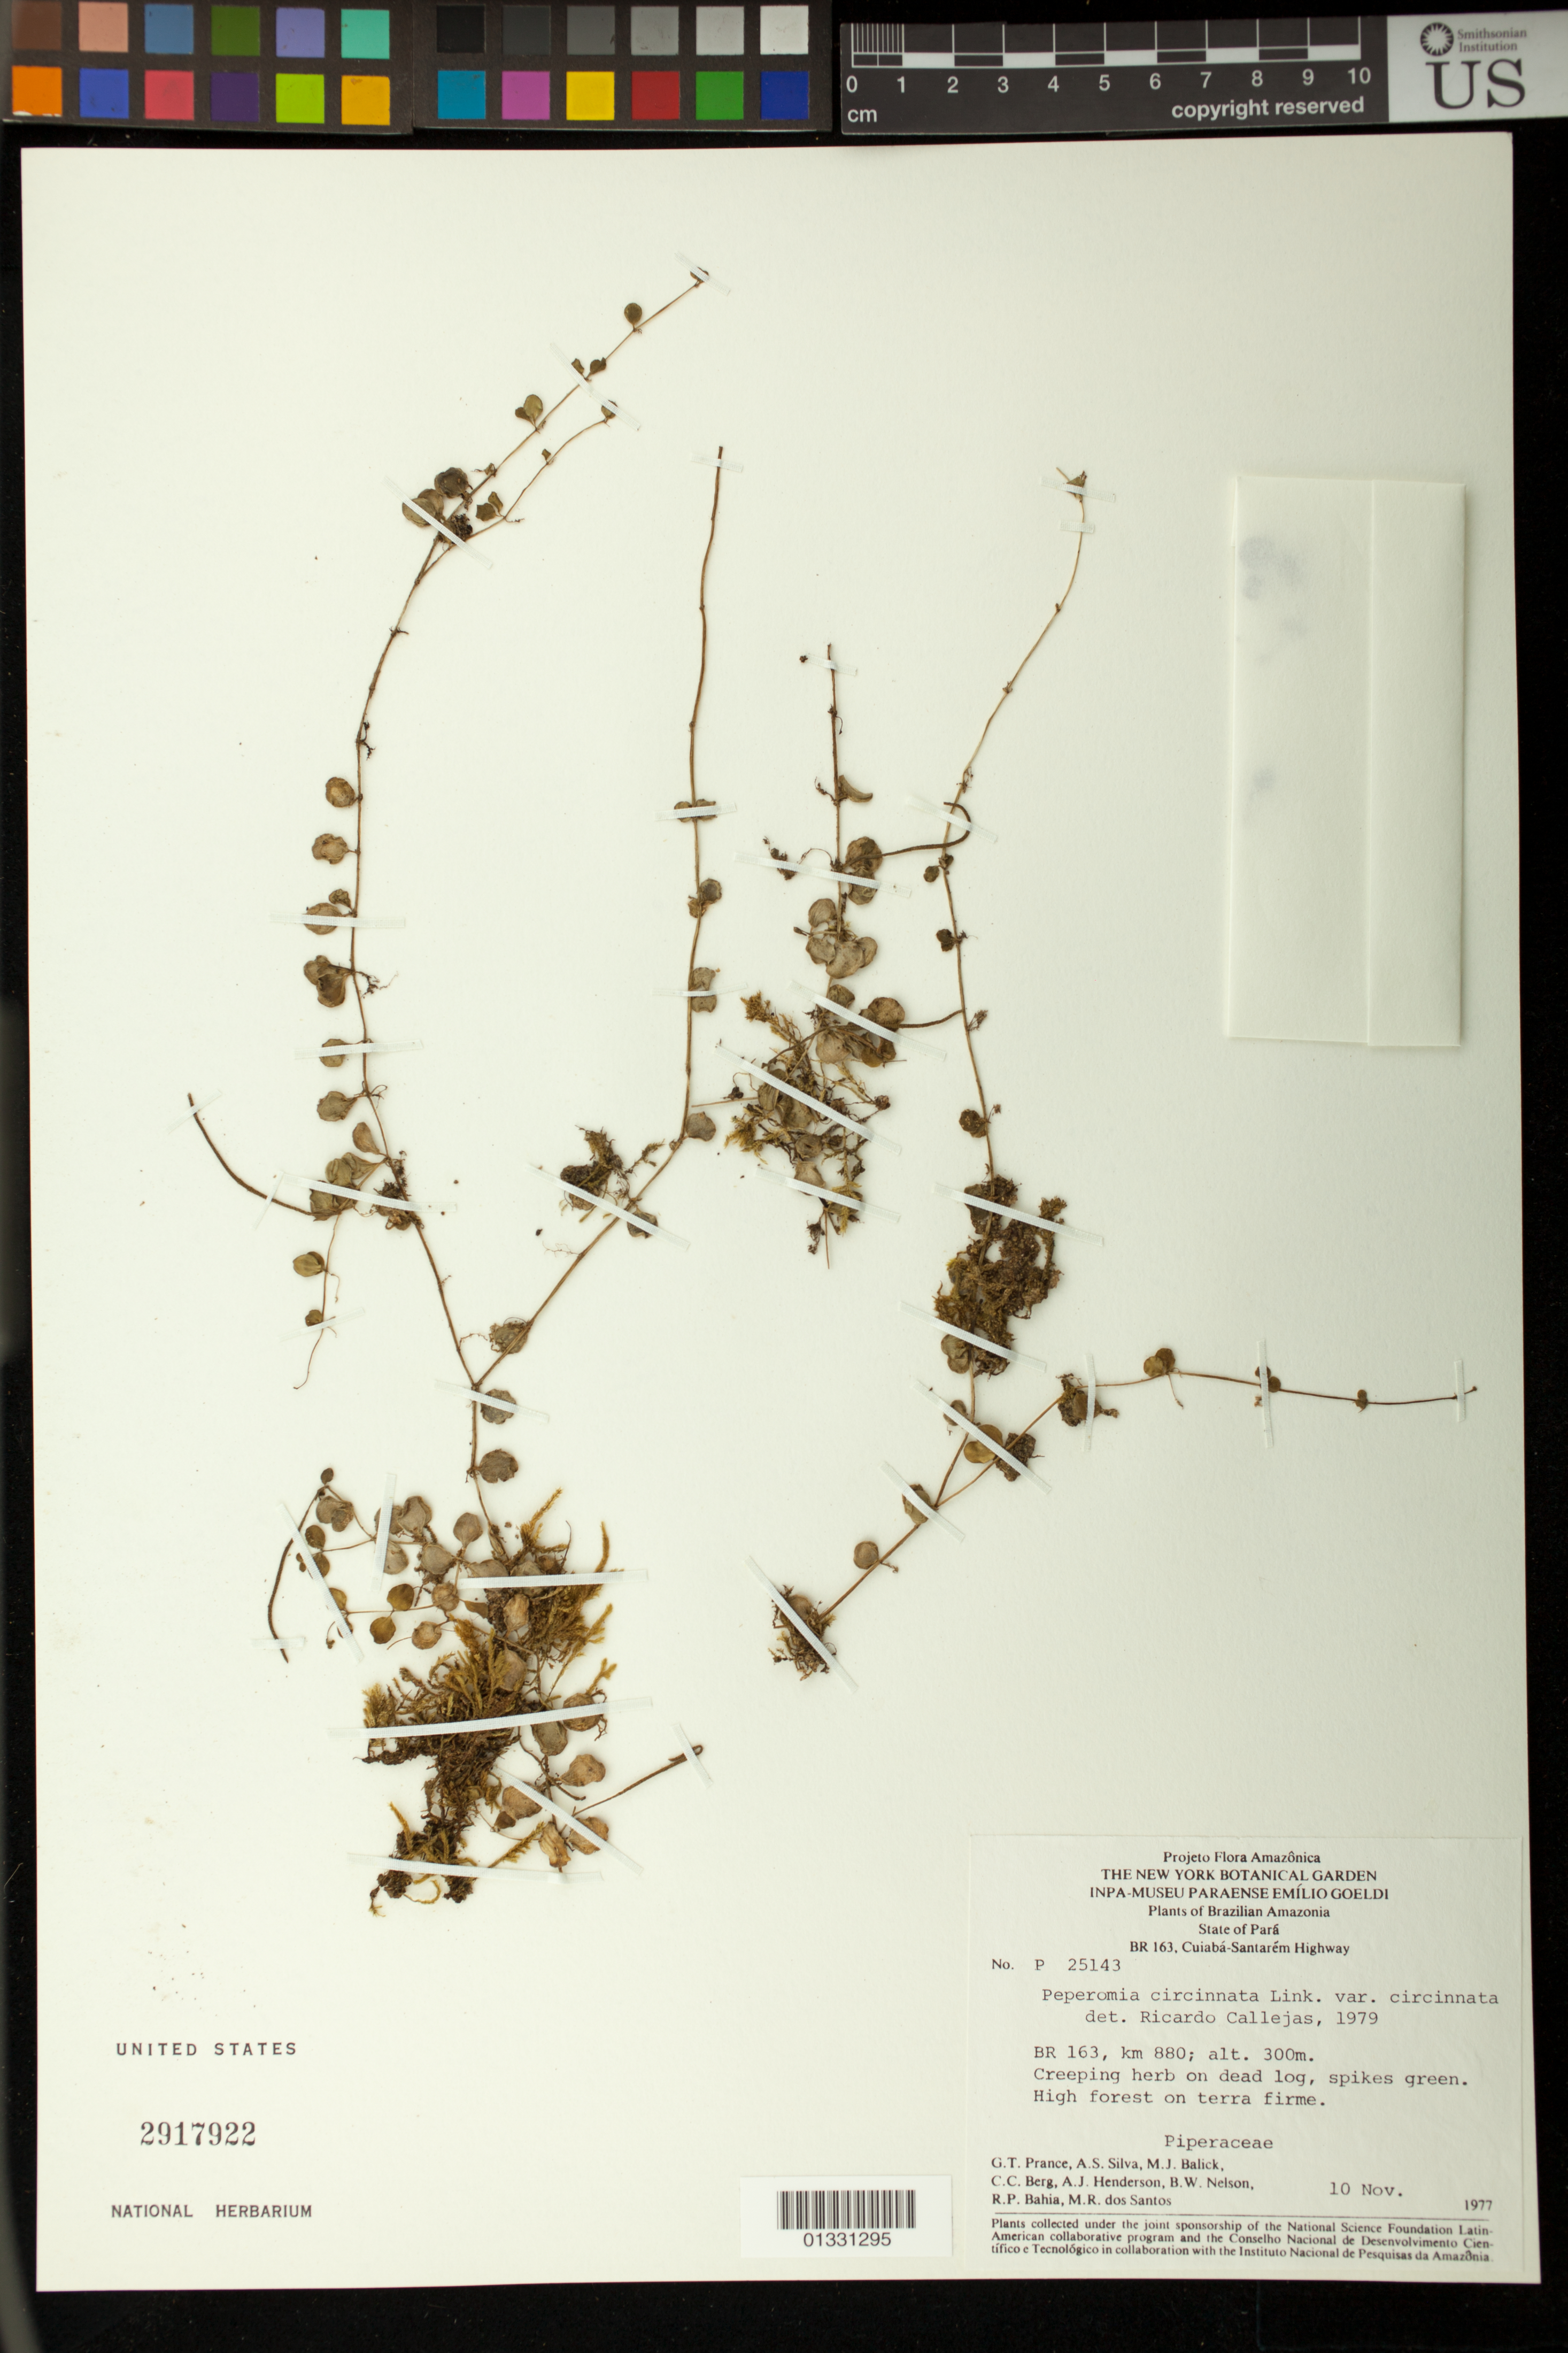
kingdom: Plantae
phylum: Tracheophyta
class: Magnoliopsida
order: Piperales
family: Piperaceae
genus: Peperomia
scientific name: Peperomia circinnata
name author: Link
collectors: G. T. Prance, A. S. Silva, M. J. Balick, C. C. Berg, A. Henderson & B. W. Nelson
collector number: P/25143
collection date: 1977-11-10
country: Brazil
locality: BR 163, Cuiabá - Santarém highway, km 880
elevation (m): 300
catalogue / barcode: US 2917922